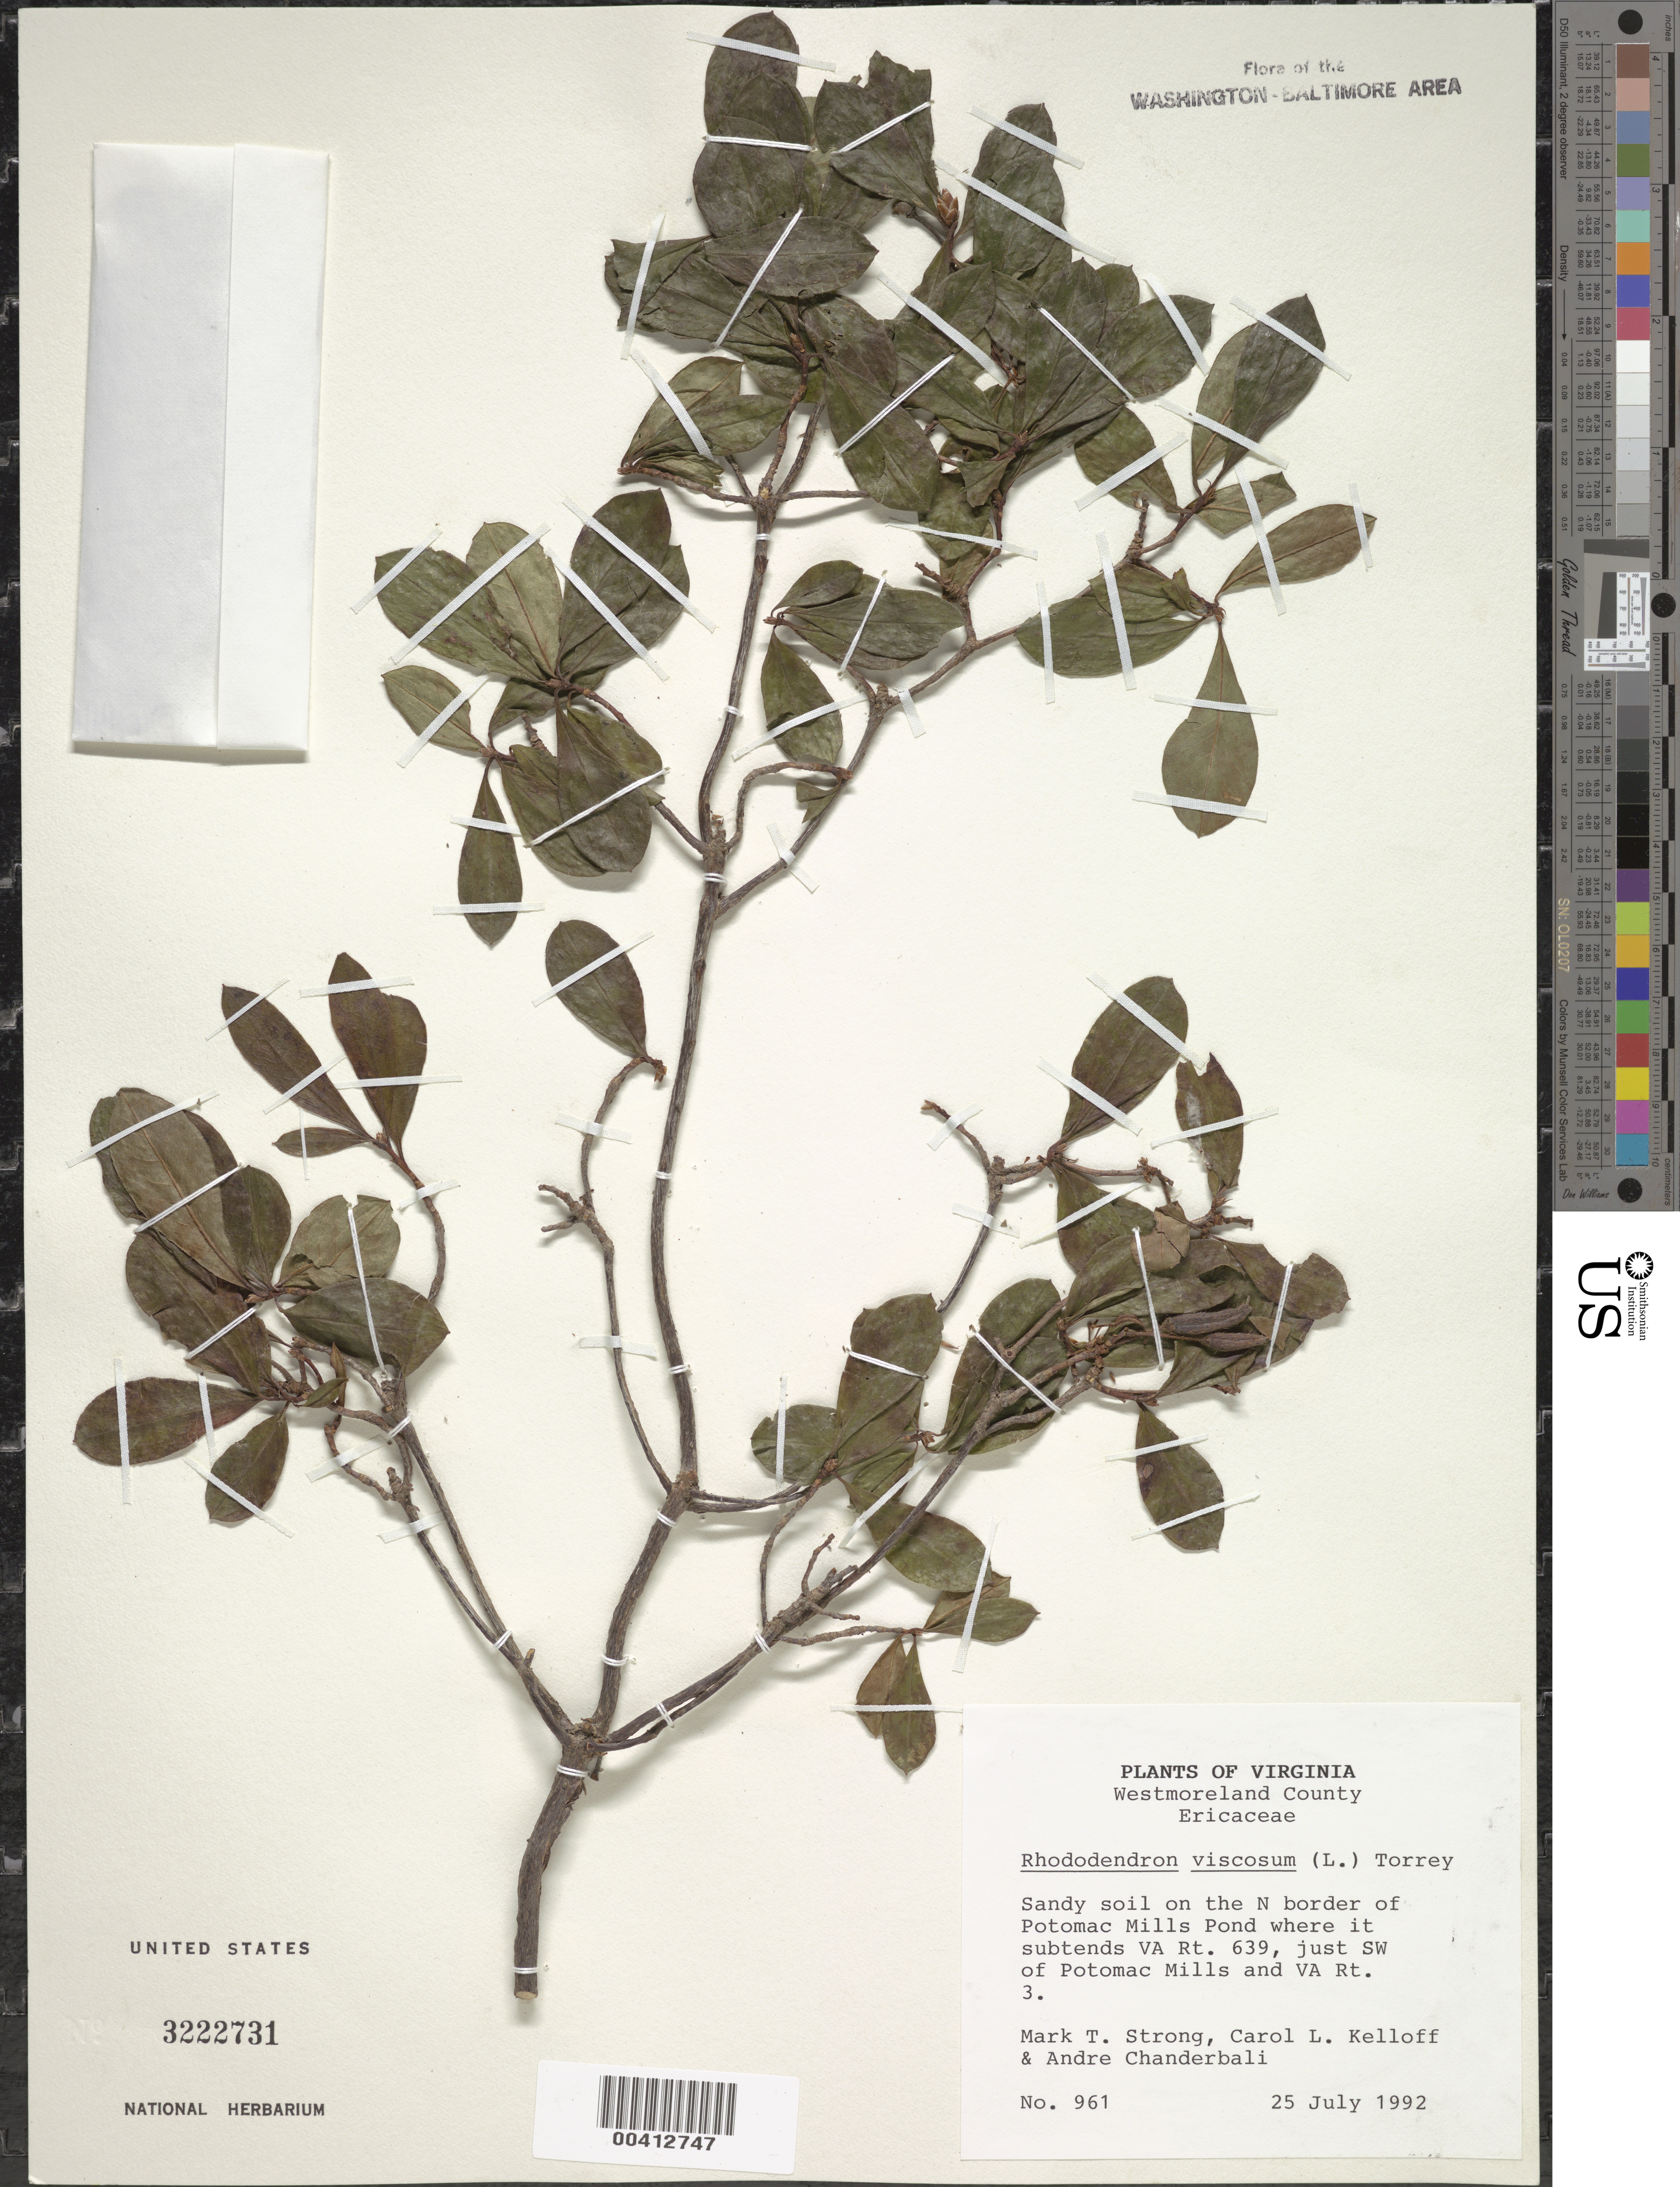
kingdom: Plantae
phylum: Tracheophyta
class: Magnoliopsida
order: Ericales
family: Ericaceae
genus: Rhododendron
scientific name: Rhododendron viscosum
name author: (L.) Torr.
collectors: M. T. Strong, C. L. Kelloff & A. S. Chanderbali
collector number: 961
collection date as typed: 25 Jul 1992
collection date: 1992-07-25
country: United States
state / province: Virginia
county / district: Westmoreland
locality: SW of Potomac Mills and Rt 3, N border of Potomac Mills Pond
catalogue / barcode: US 3222731